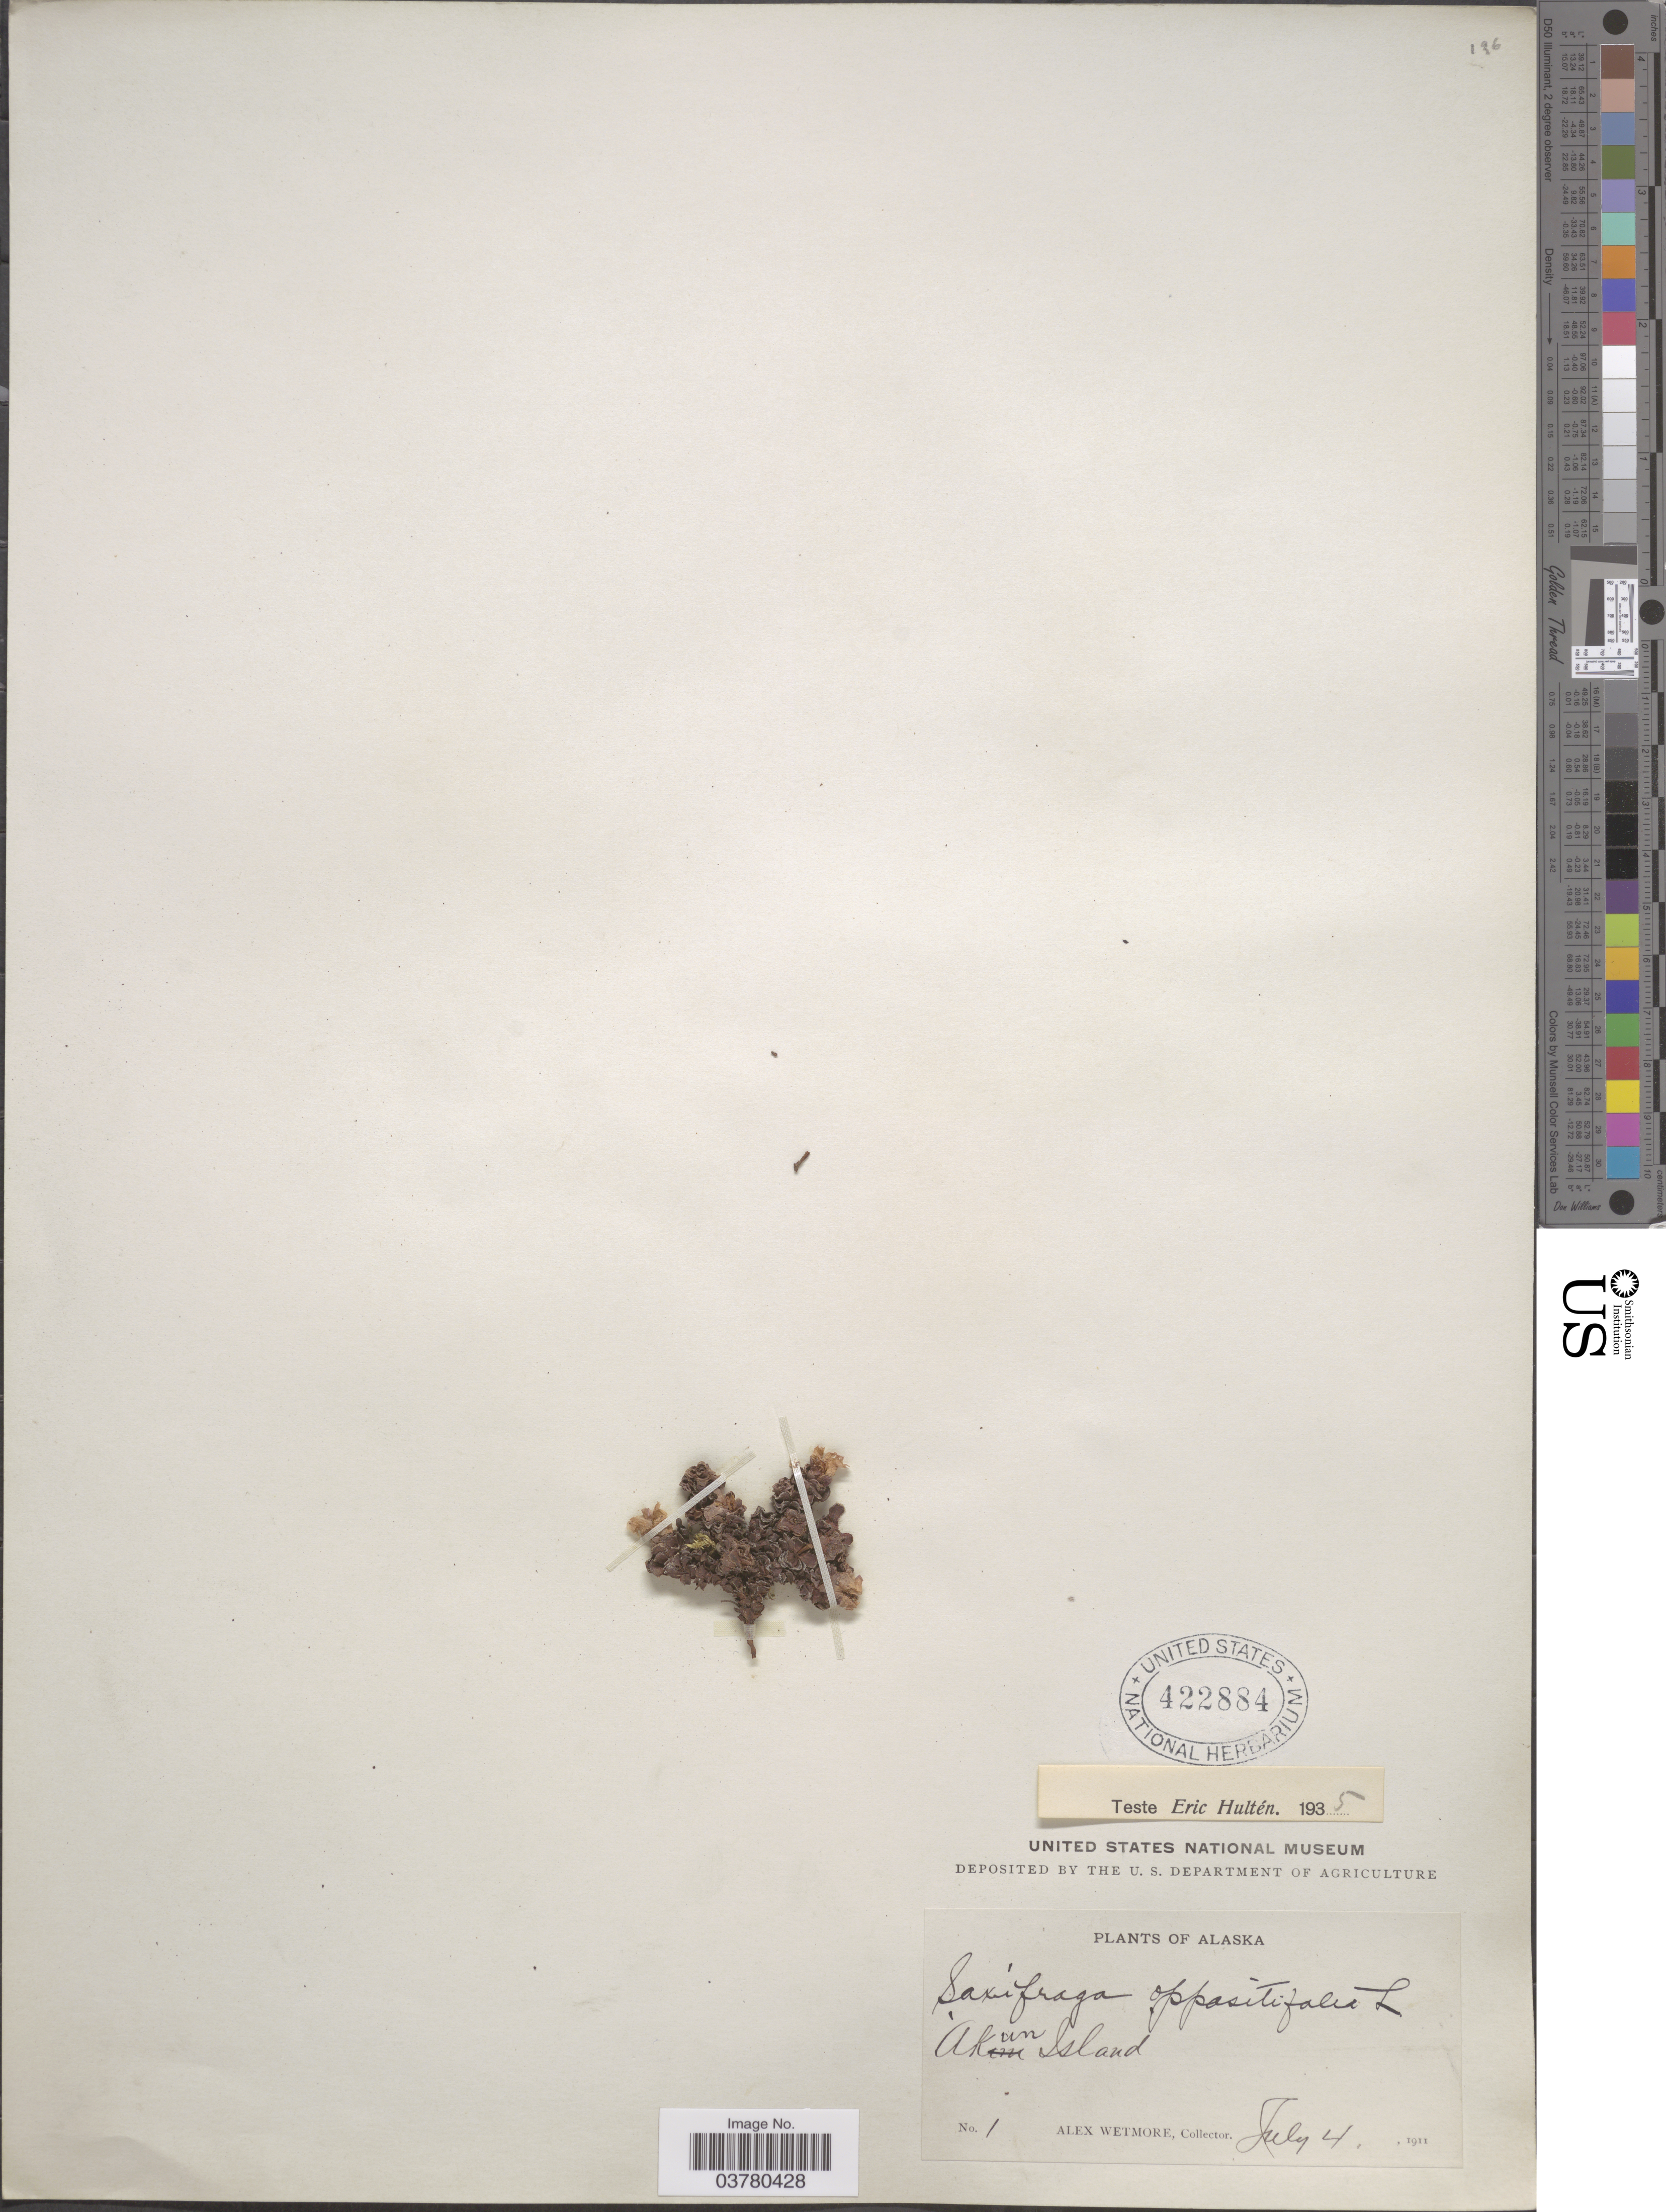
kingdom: Plantae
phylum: Tracheophyta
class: Magnoliopsida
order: Saxifragales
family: Saxifragaceae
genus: Saxifraga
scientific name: Saxifraga oppositifolia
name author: L.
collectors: A. Wetmore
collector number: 1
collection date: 1911-07-04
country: United States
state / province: Alaska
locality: Akun Island.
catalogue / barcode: US 422884